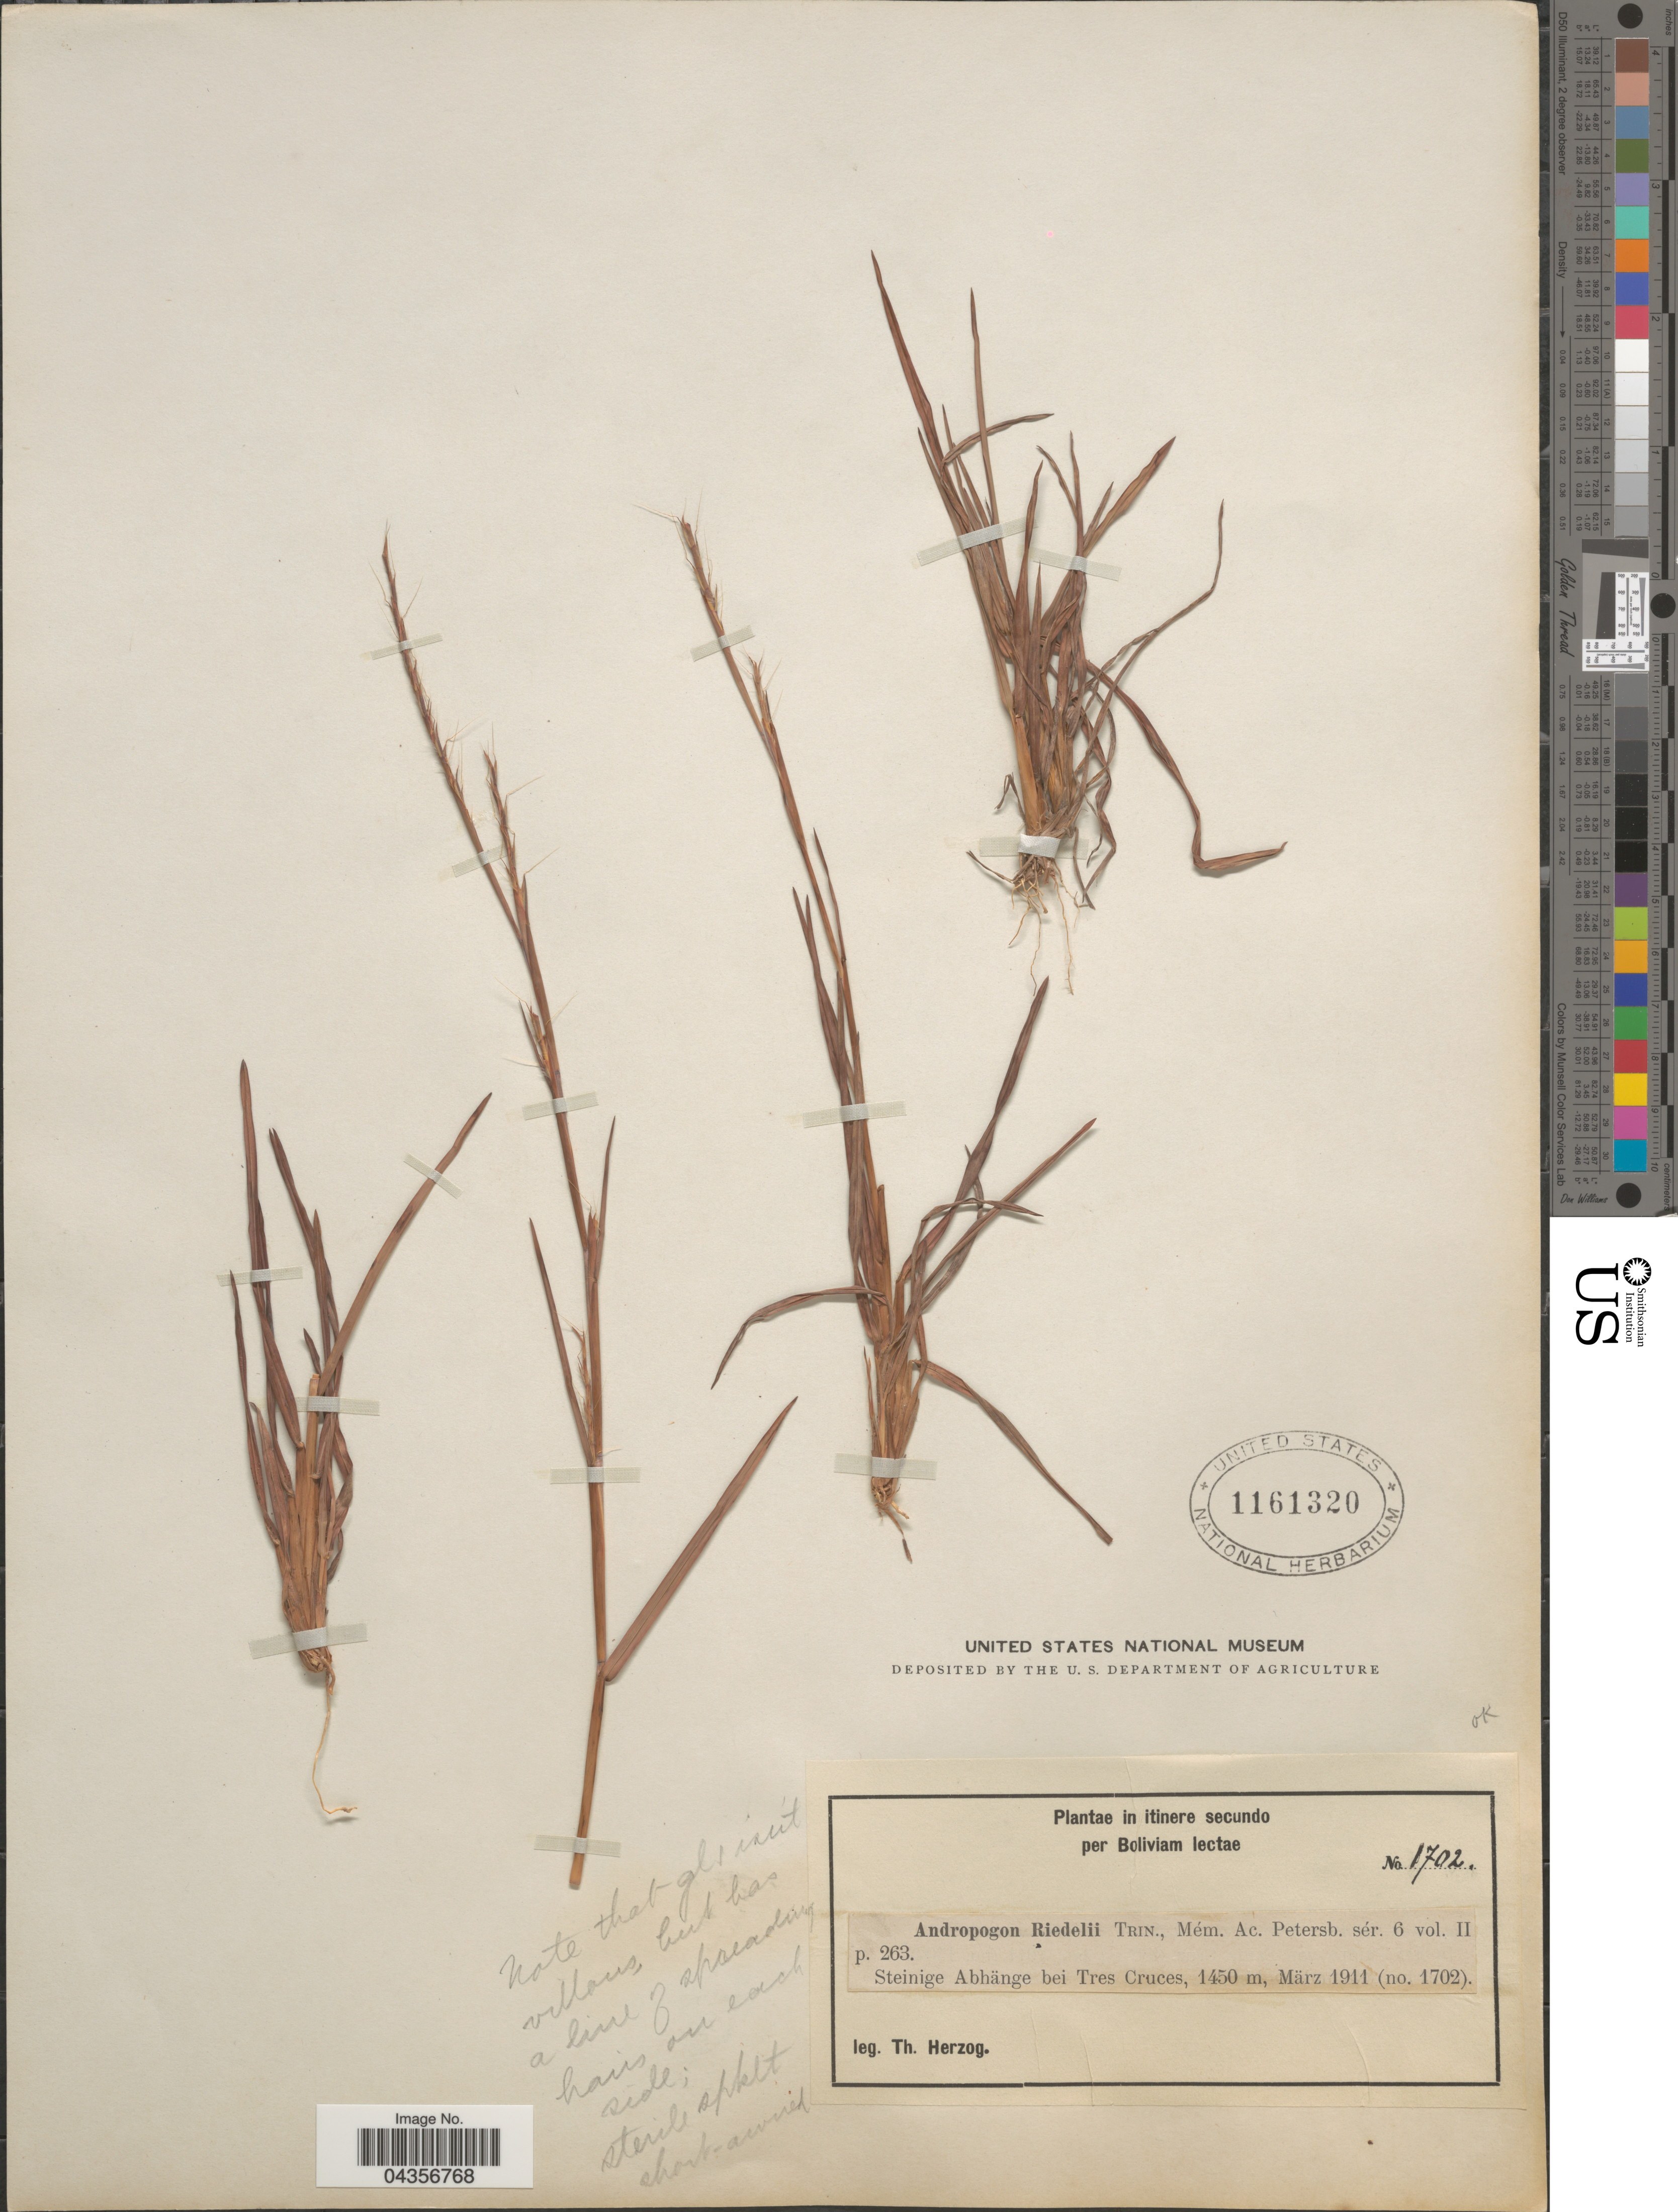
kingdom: Plantae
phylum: Tracheophyta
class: Liliopsida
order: Poales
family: Poaceae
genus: Schizachyrium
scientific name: Schizachyrium sanguineum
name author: (Retz.) Alston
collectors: T. Herzog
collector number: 1702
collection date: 1911-03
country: Bolivia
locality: Itinere secundo per Boliviam. Steinige Abhänge bei Tres Cruces.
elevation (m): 1450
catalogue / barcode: US 1161320